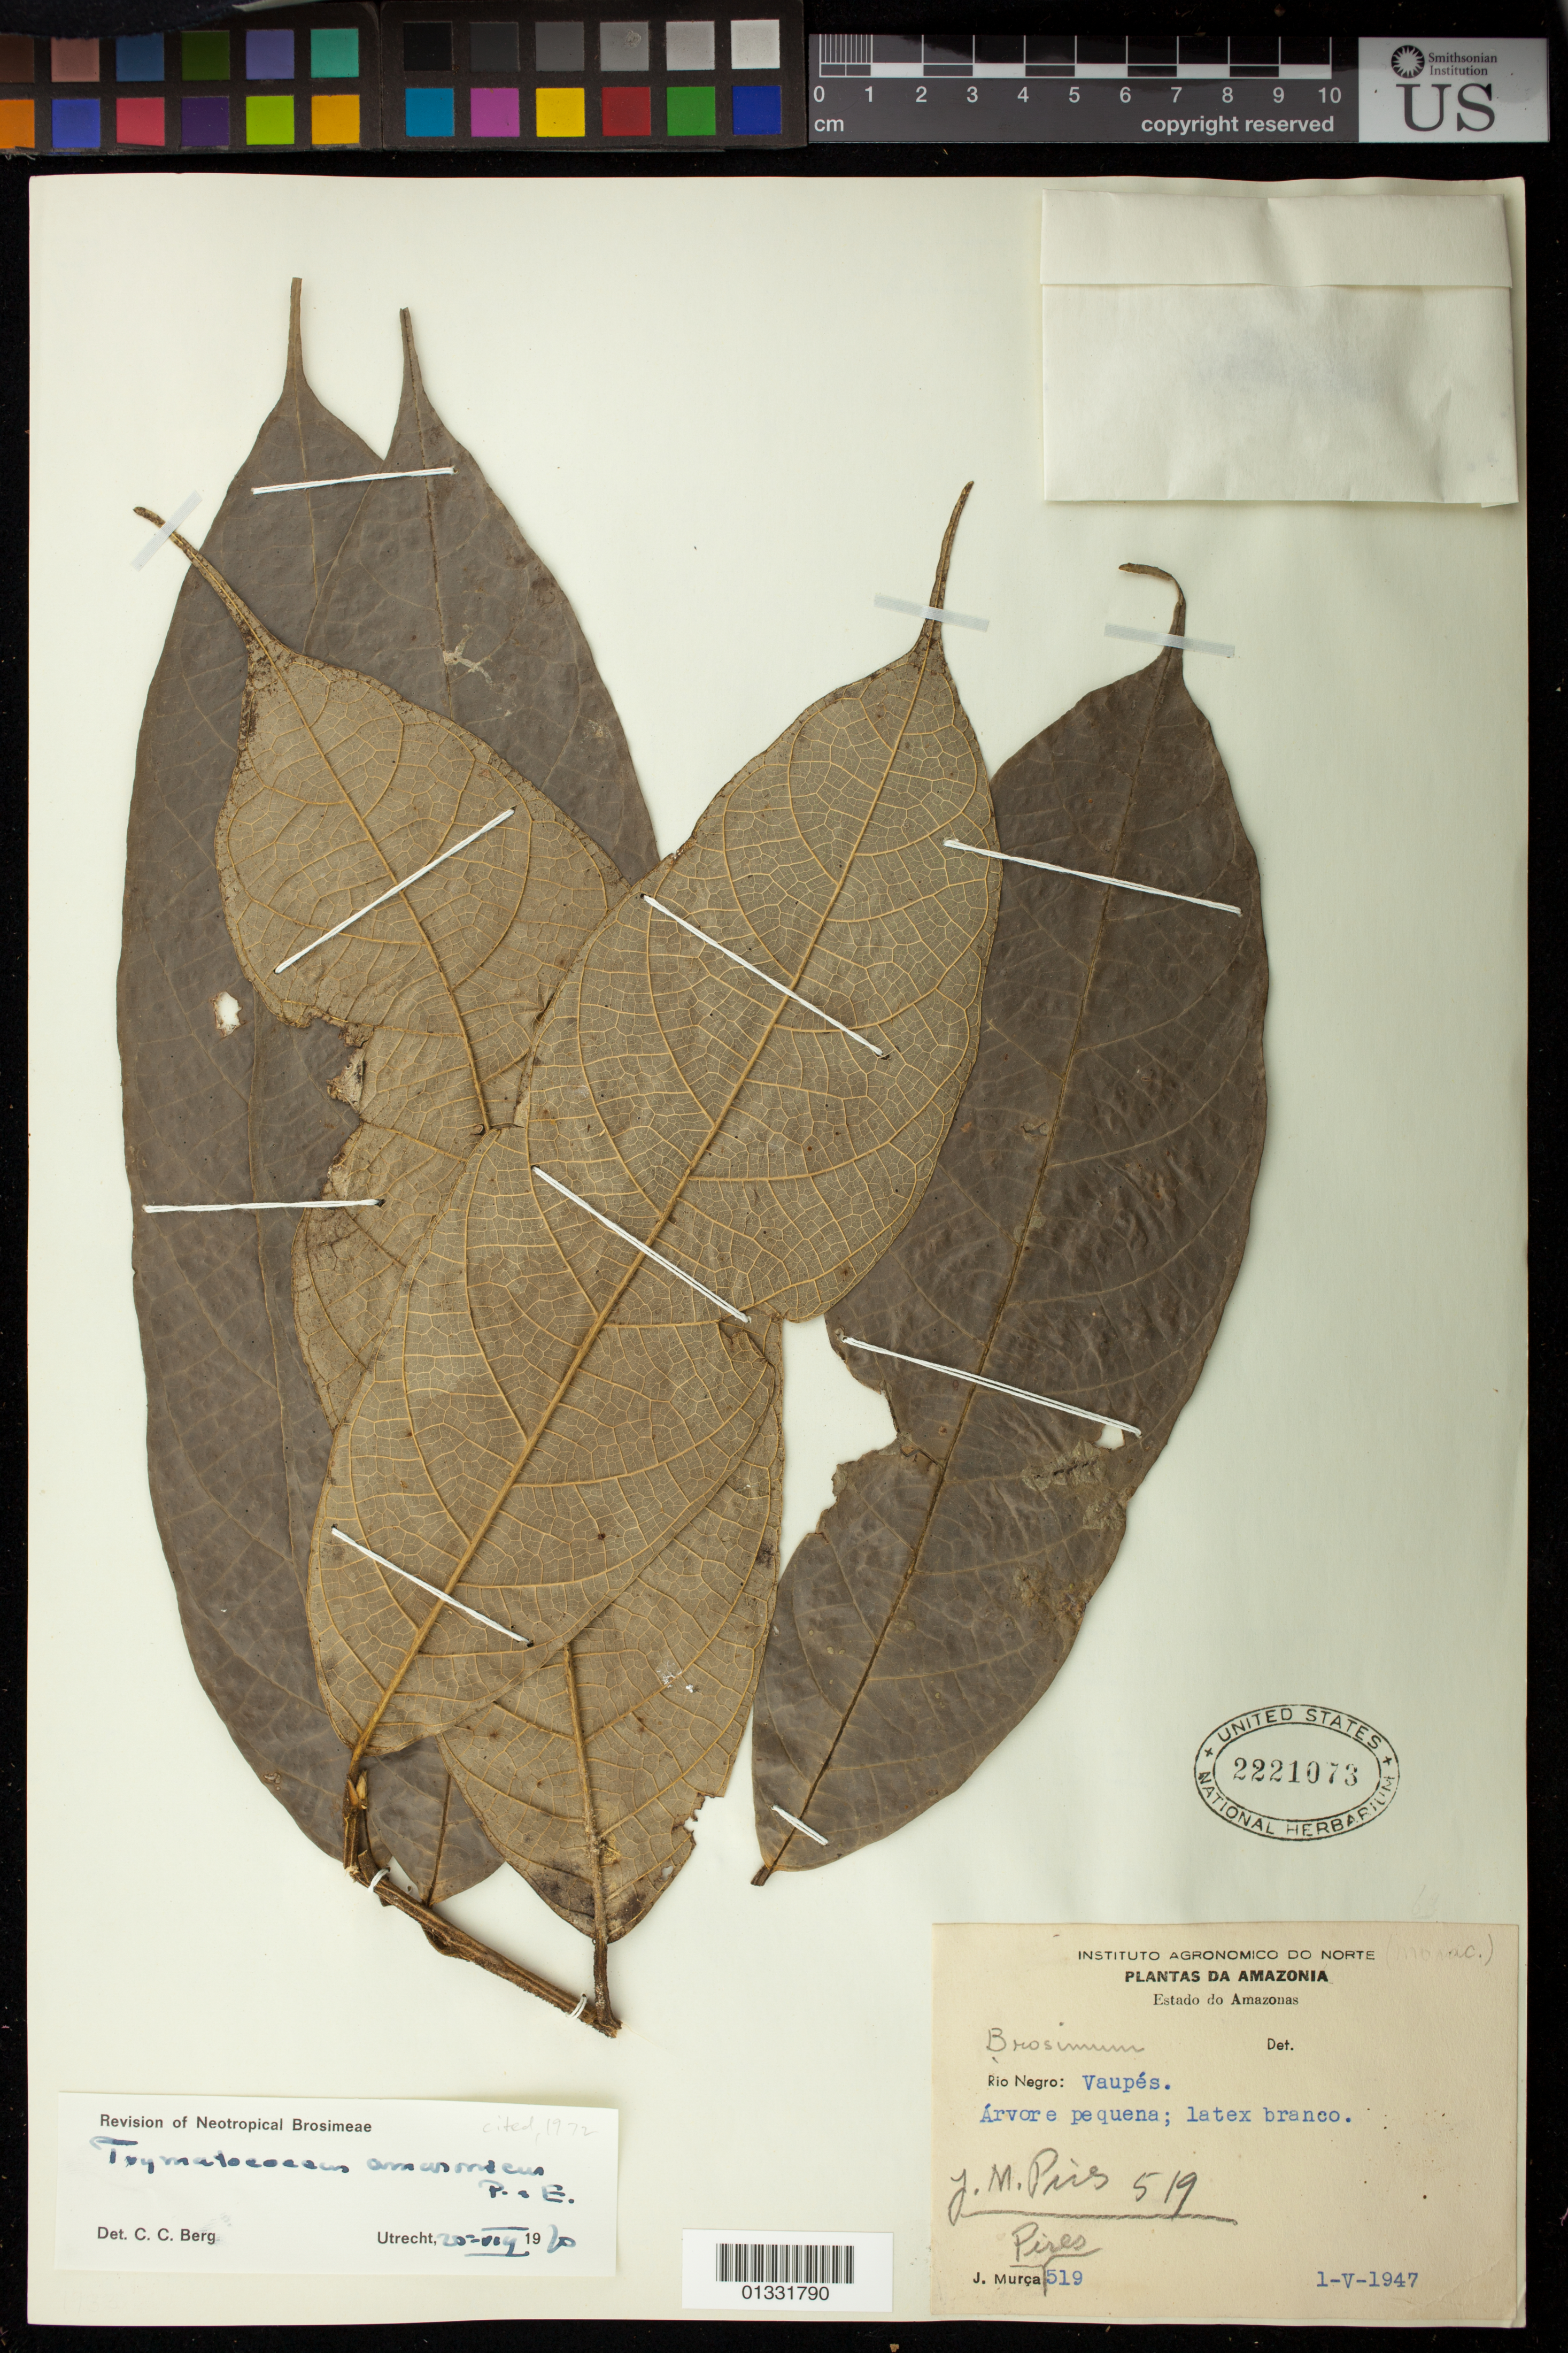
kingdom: Plantae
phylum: Tracheophyta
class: Magnoliopsida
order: Rosales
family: Moraceae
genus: Brosimum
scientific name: Brosimum amazonicum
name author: (Poepp. & Endl.) E. M. Gardner & Zerega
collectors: J. M. Pires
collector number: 519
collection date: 1947-05-01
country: Colombia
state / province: Vaupés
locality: Rio Negro: Vaupés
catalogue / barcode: US 2221073